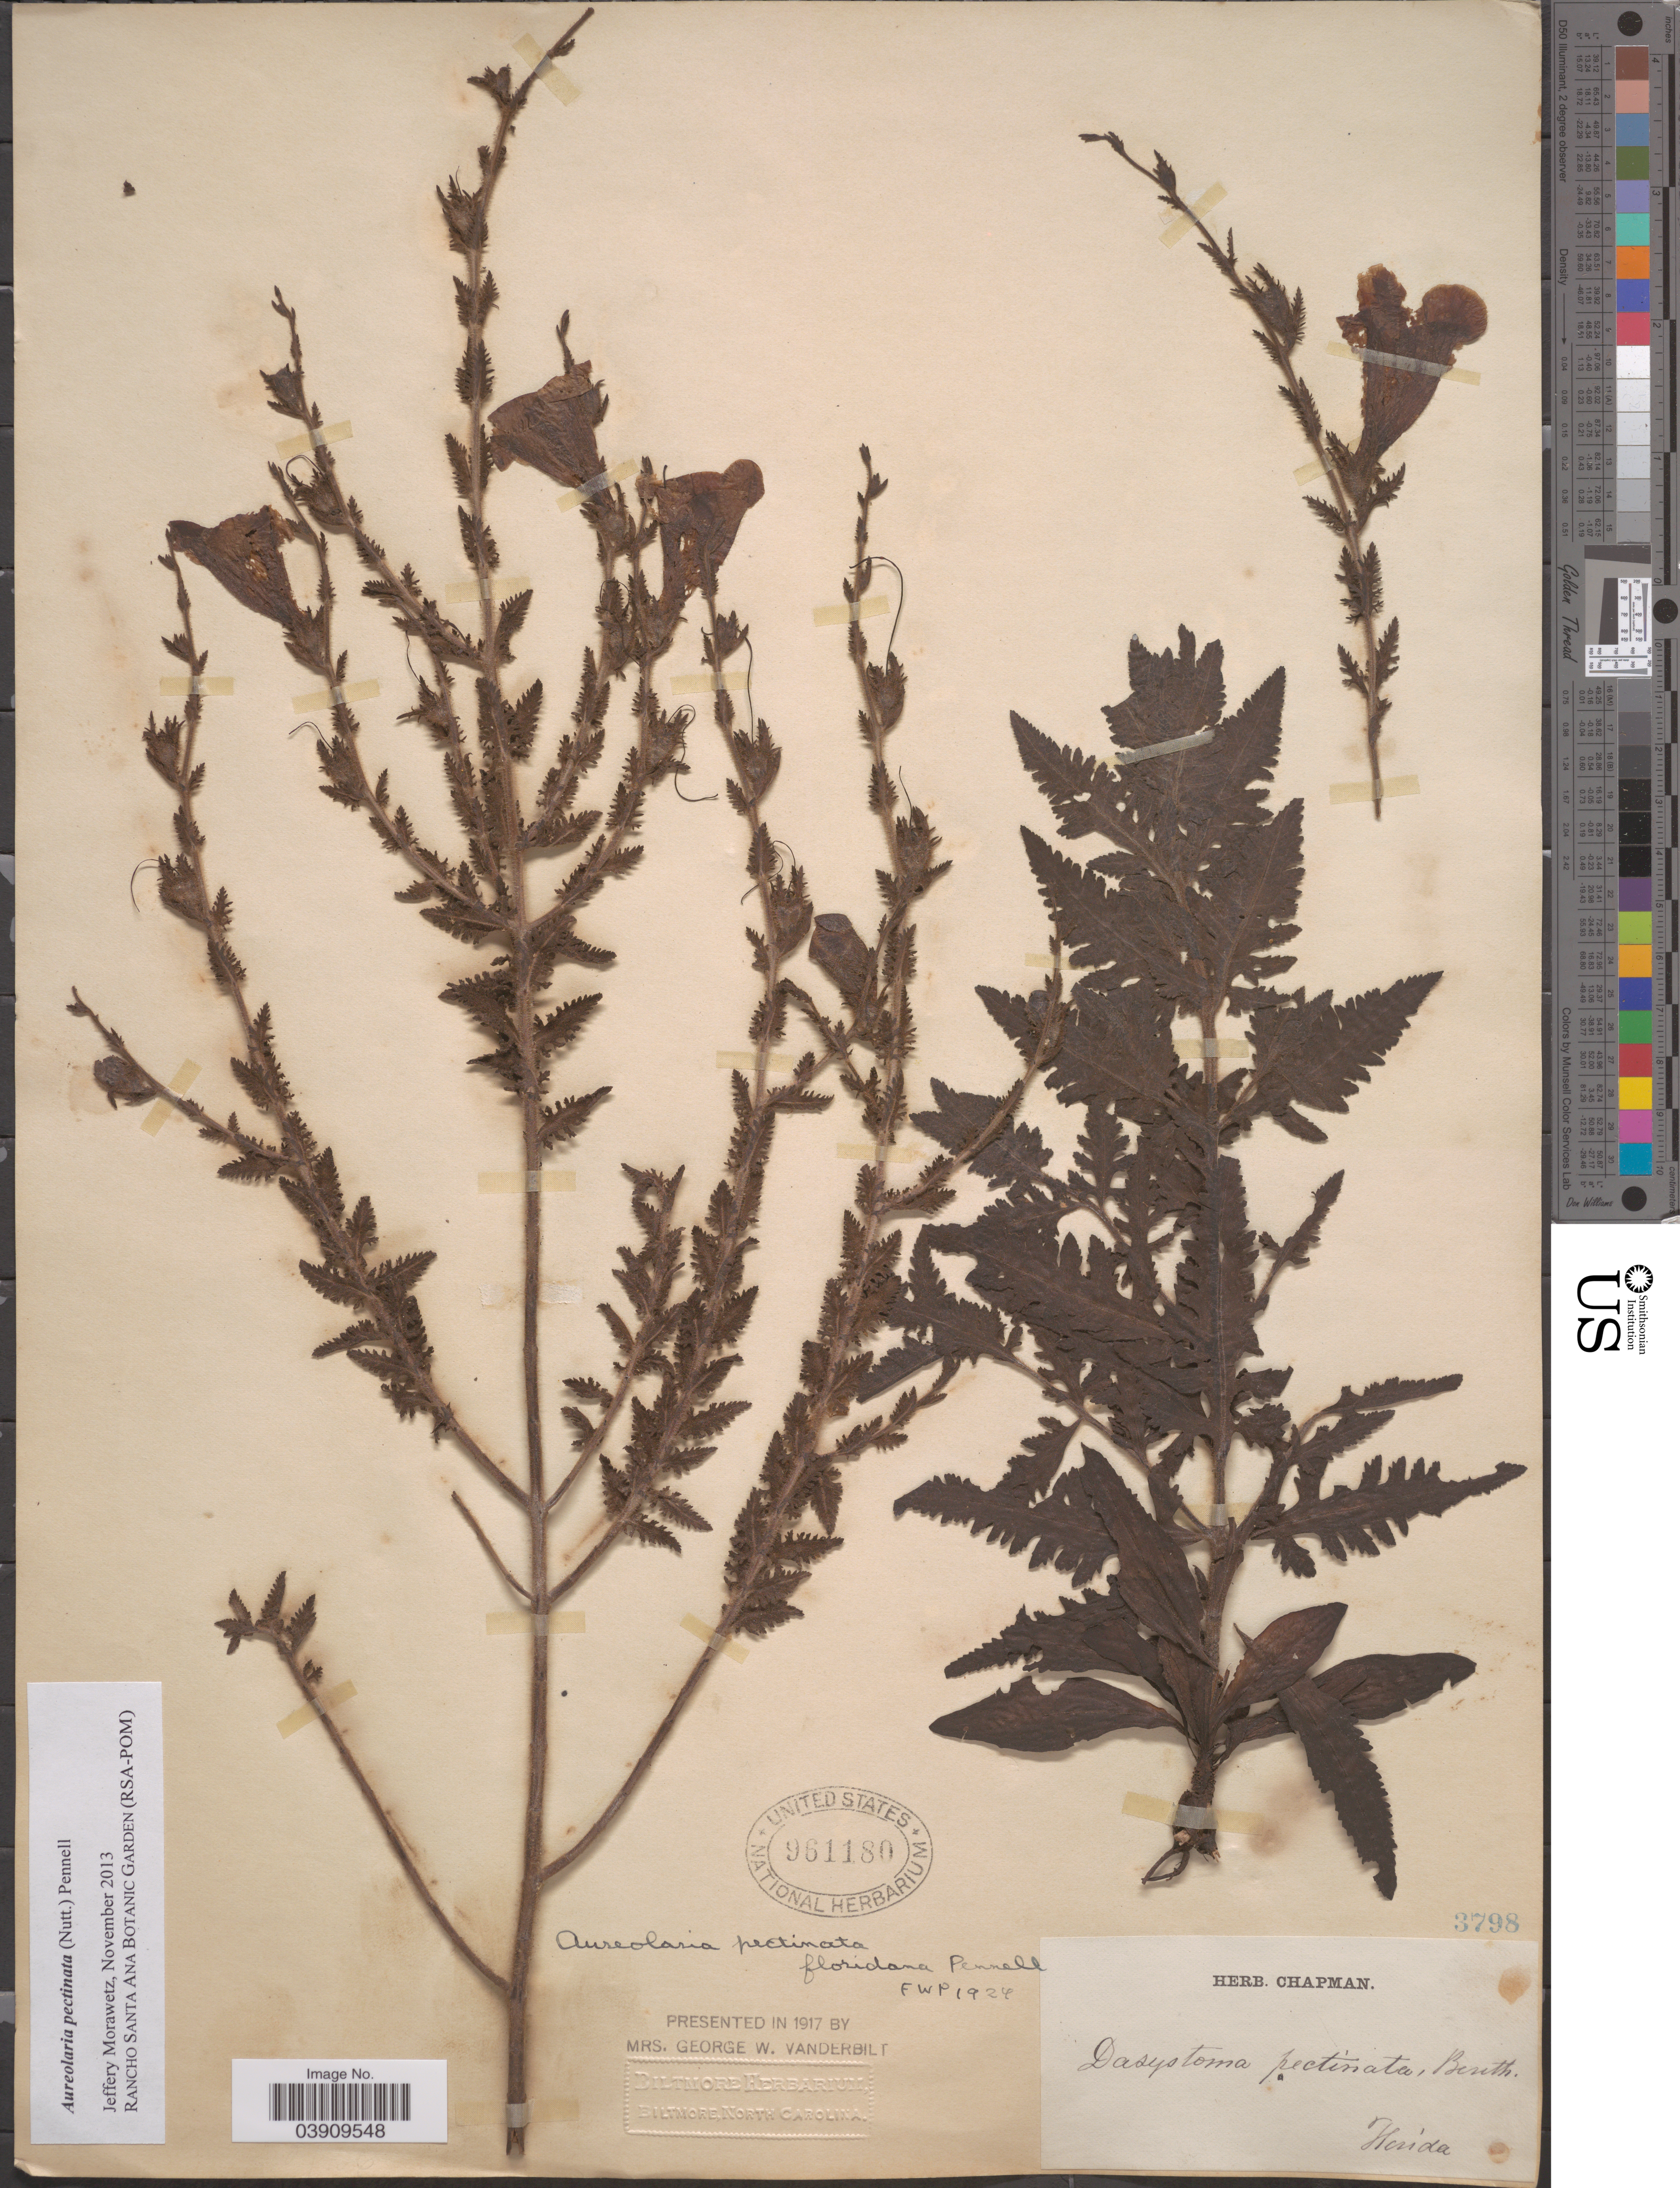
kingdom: Plantae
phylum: Tracheophyta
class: Magnoliopsida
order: Lamiales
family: Orobanchaceae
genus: Aureolaria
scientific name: Aureolaria pectinata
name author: (Nutt.) Pennell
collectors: ex herb. Chapman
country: United States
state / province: Florida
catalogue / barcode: US 961180